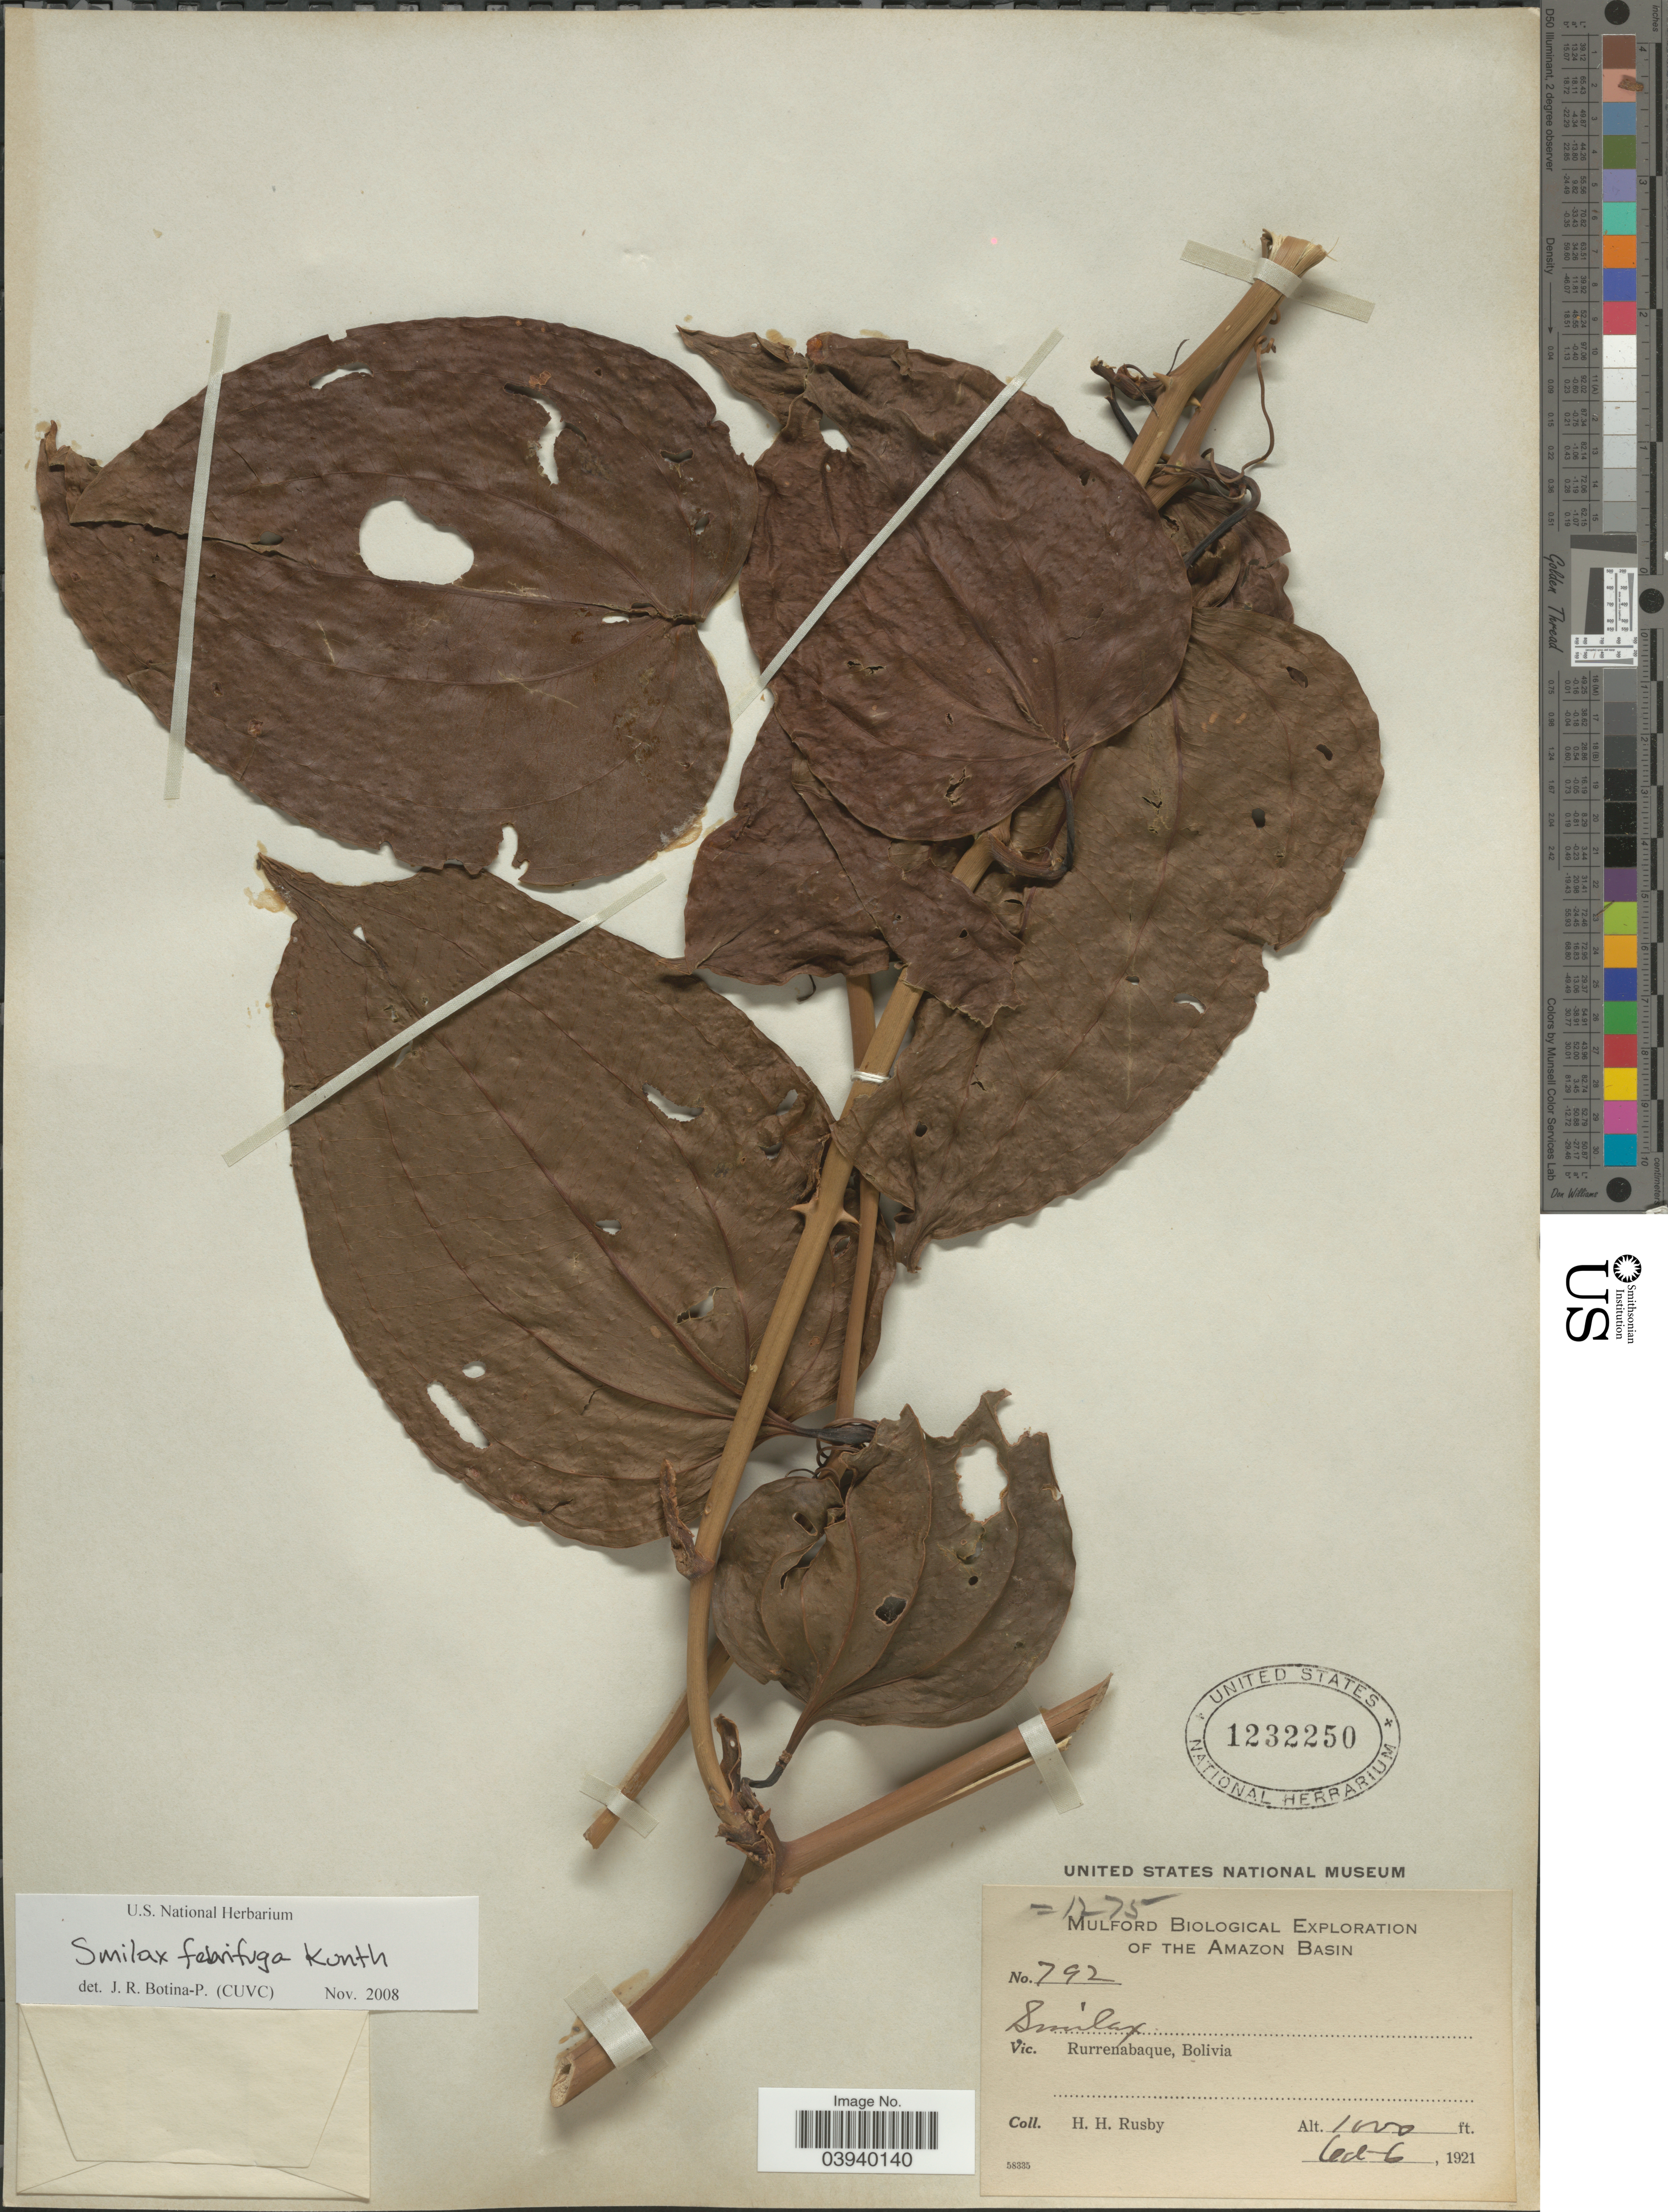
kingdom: Plantae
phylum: Tracheophyta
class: Liliopsida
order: Liliales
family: Smilacaceae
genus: Smilax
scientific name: Smilax febrifuga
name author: Kunth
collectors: H. H. Rusby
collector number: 792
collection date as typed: Oct 6, 1921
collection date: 1921-10-06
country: Bolivia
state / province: Beni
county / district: José Ballivián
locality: Rurrenabaque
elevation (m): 305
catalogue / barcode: US 1232250